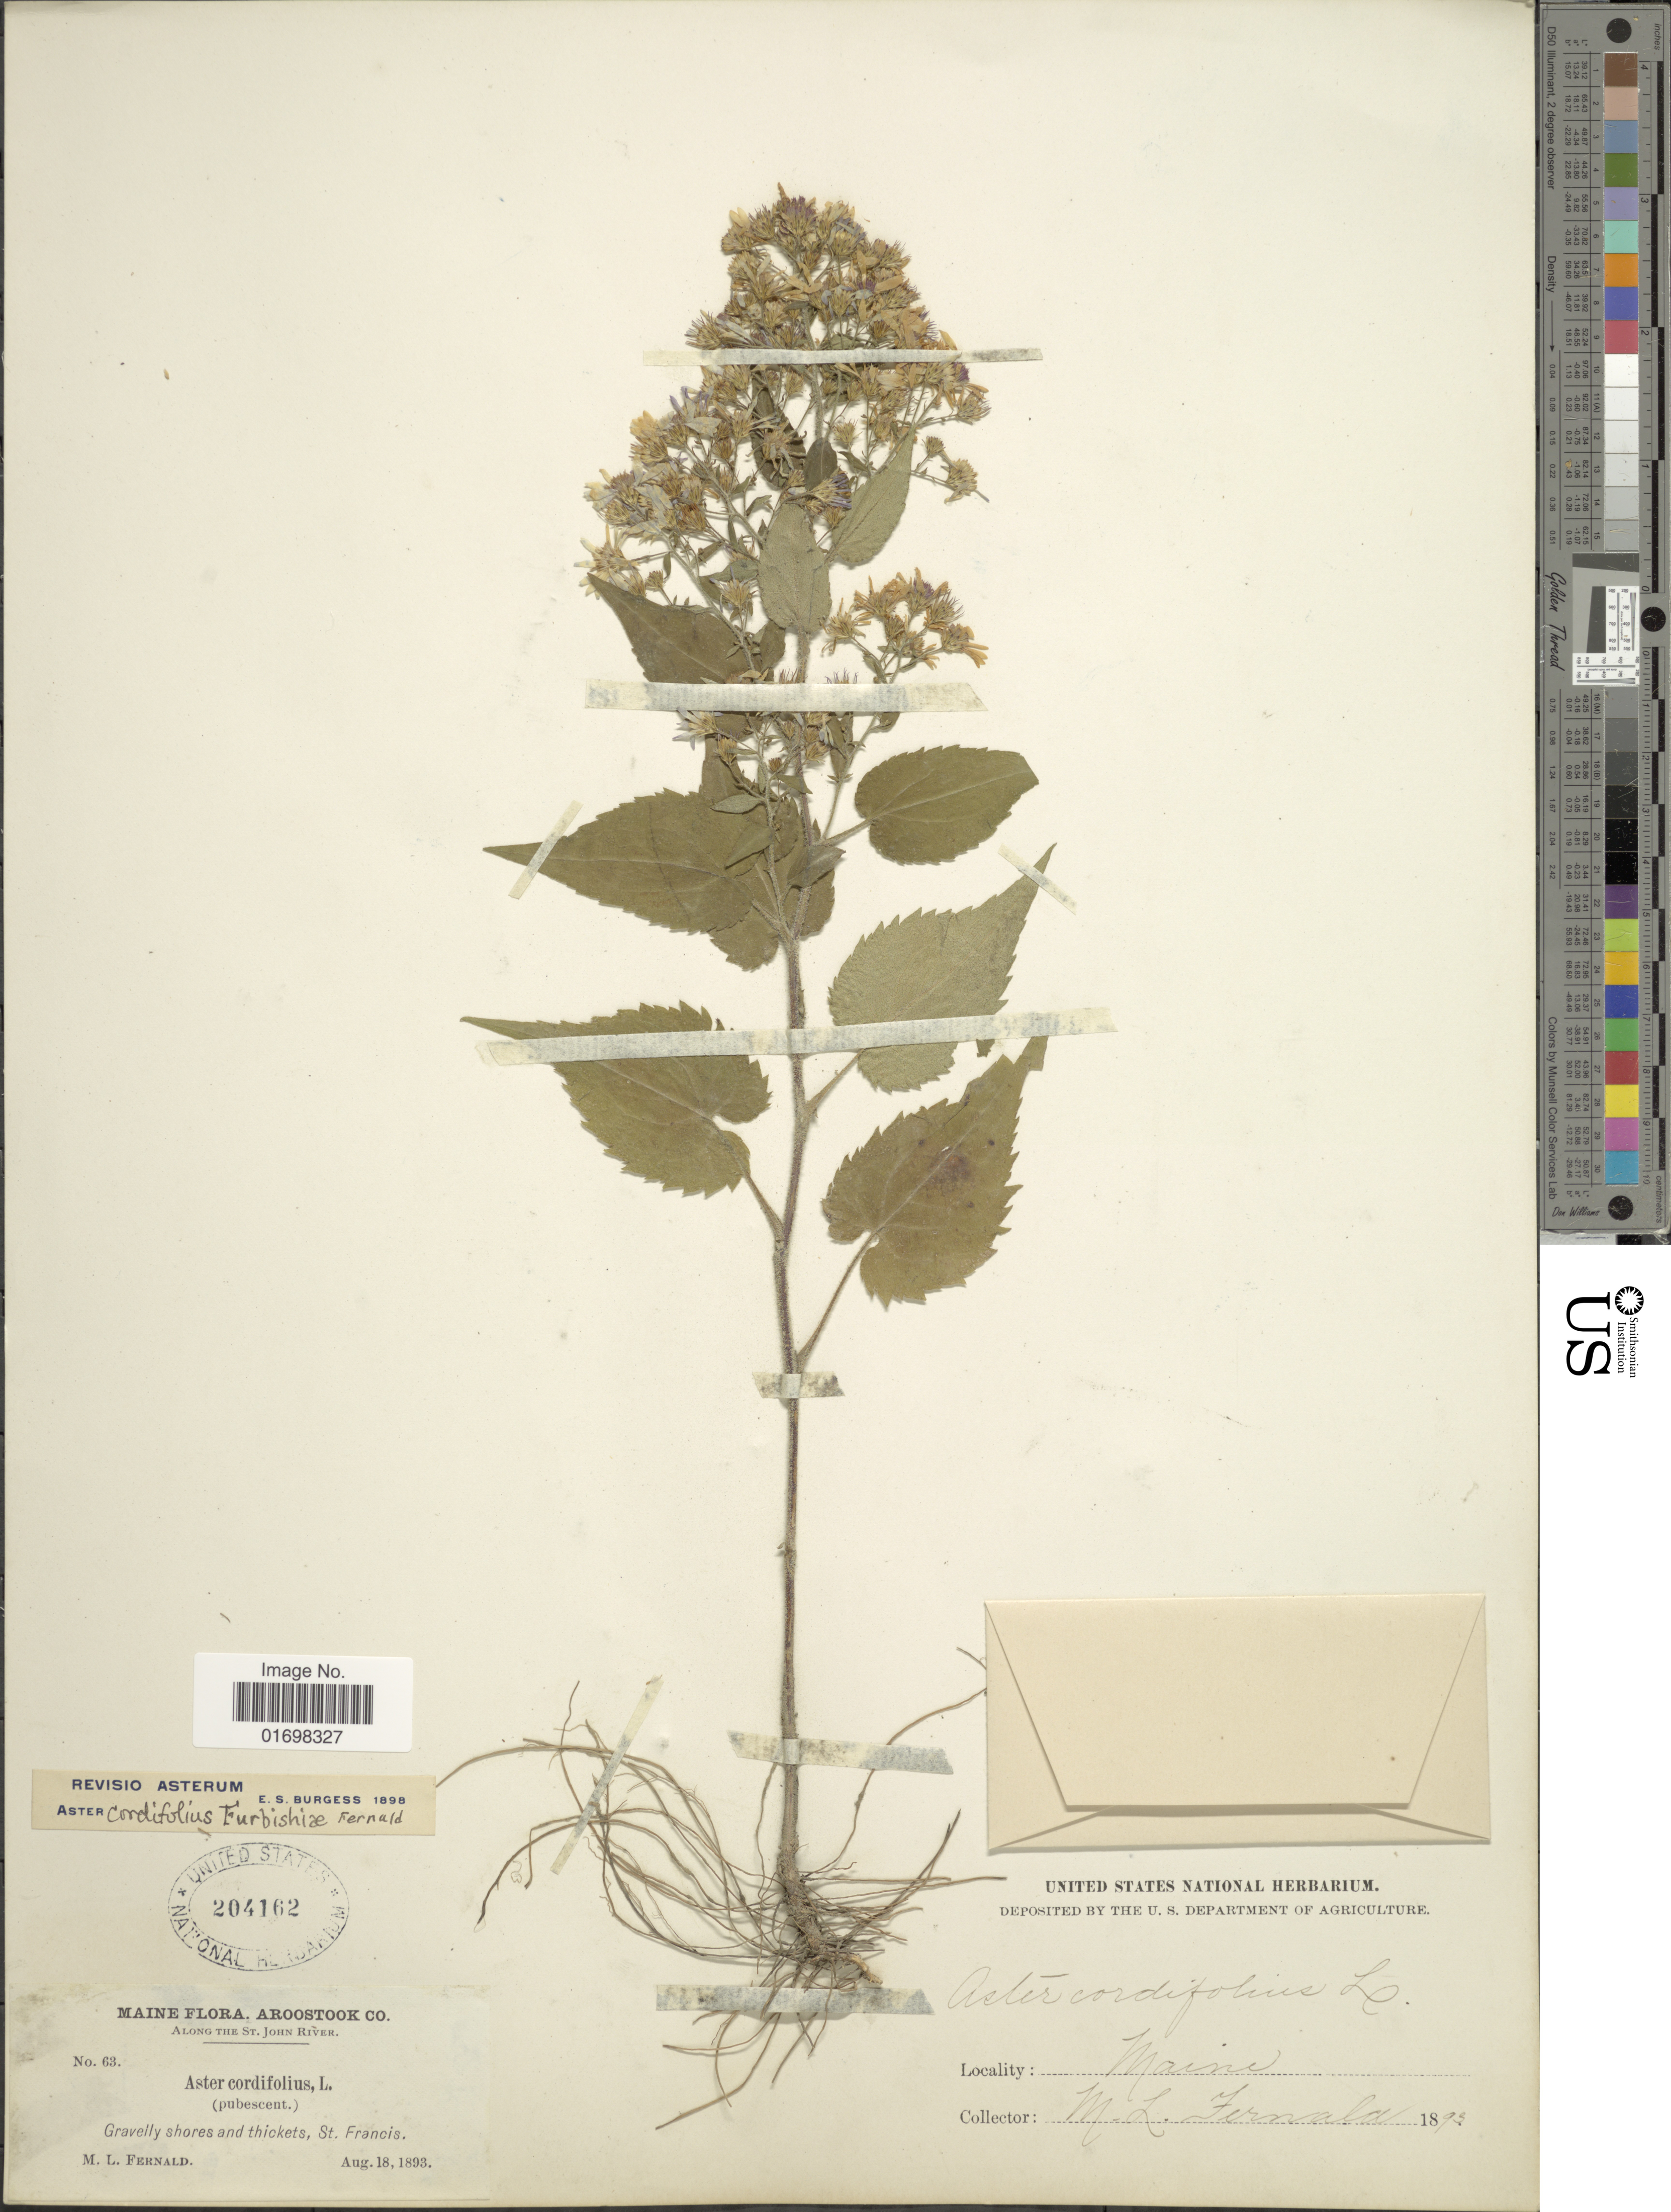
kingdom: Plantae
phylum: Tracheophyta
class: Magnoliopsida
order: Asterales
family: Asteraceae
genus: Symphyotrichum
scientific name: Symphyotrichum cordifolium var. furbishiae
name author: (Fernald) G.L. Nesom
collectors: M. L. Fernald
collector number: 63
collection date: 1893-08-18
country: United States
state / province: Maine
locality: Maine, Aroostook Co St. Francis.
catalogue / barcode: US 204162